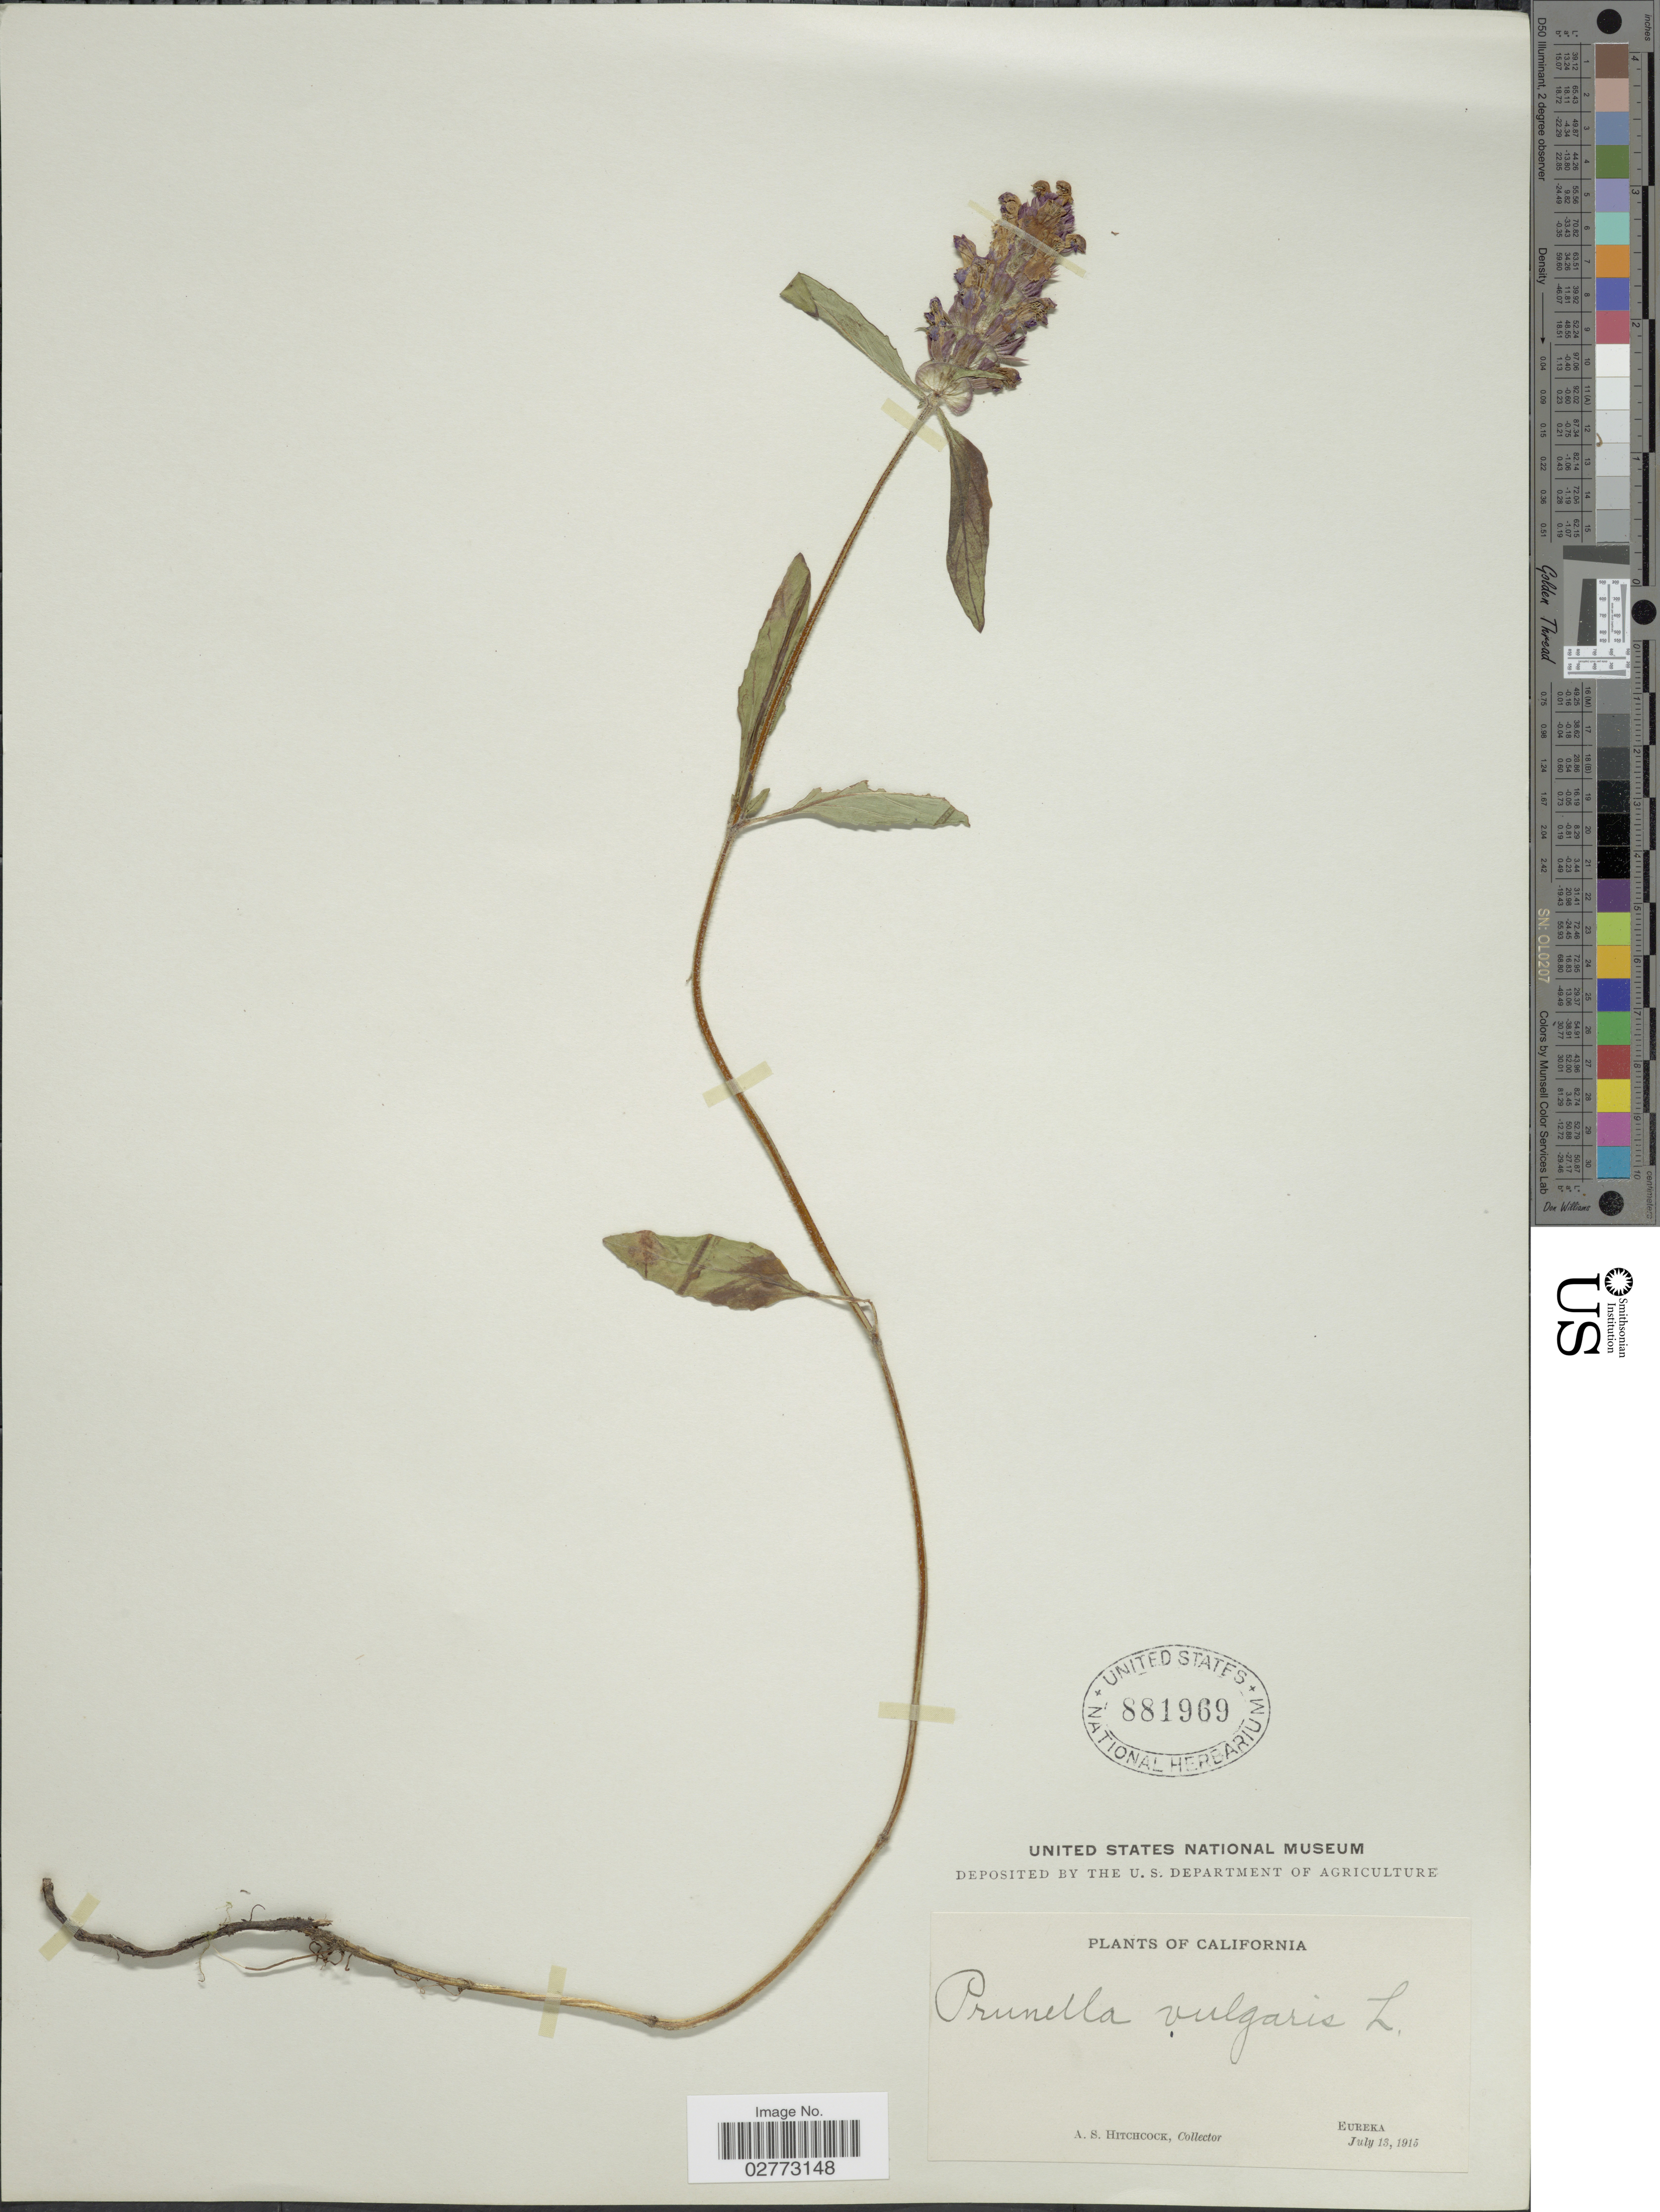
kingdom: Plantae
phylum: Tracheophyta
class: Magnoliopsida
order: Lamiales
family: Lamiaceae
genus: Prunella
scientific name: Prunella vulgaris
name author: L.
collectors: A. S. Hitchcock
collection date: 1915-07-13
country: United States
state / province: California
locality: Eureka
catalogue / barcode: US 881969